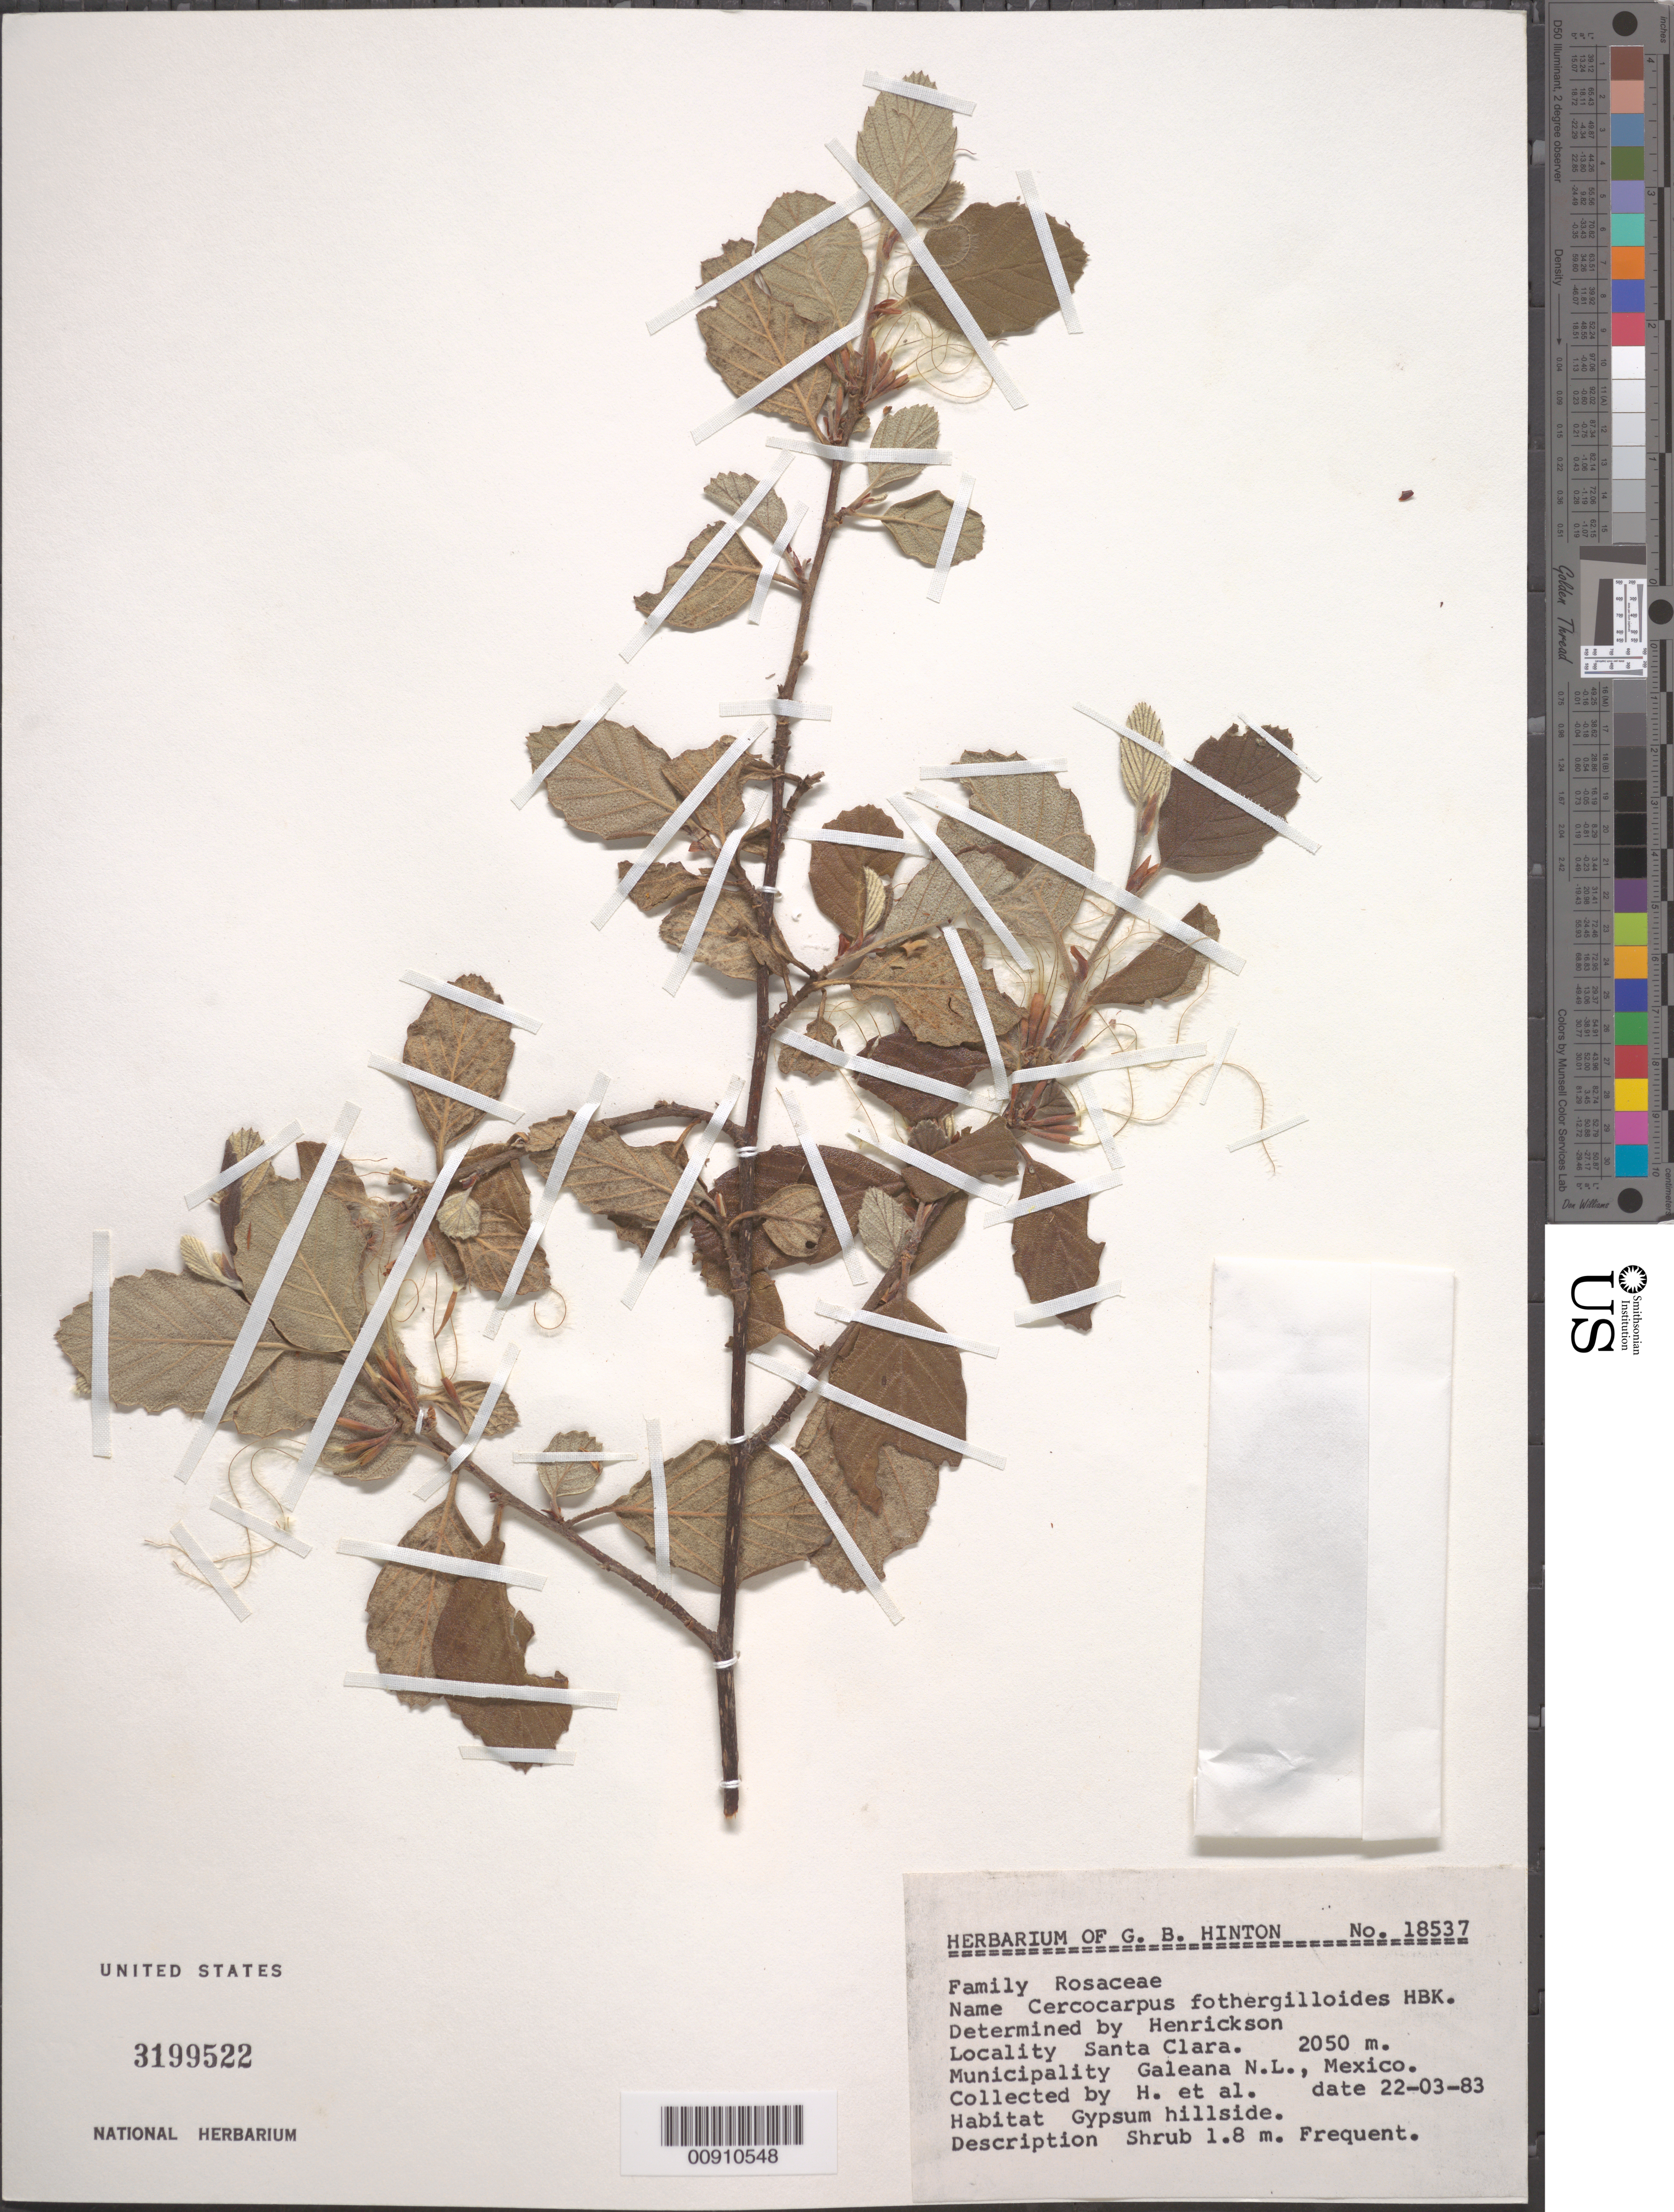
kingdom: Plantae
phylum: Tracheophyta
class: Magnoliopsida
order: Rosales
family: Rosaceae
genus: Cercocarpus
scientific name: Cercocarpus fothergilloides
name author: Kunth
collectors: G. B. Hinton & et al.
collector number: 18537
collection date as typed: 22 Mar 1983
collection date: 1983-03-22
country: Mexico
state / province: Nuevo León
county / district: Galeana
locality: Santa Clara, Municipality Galeana, N.L.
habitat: Gypsum hillside.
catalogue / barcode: US 3199522